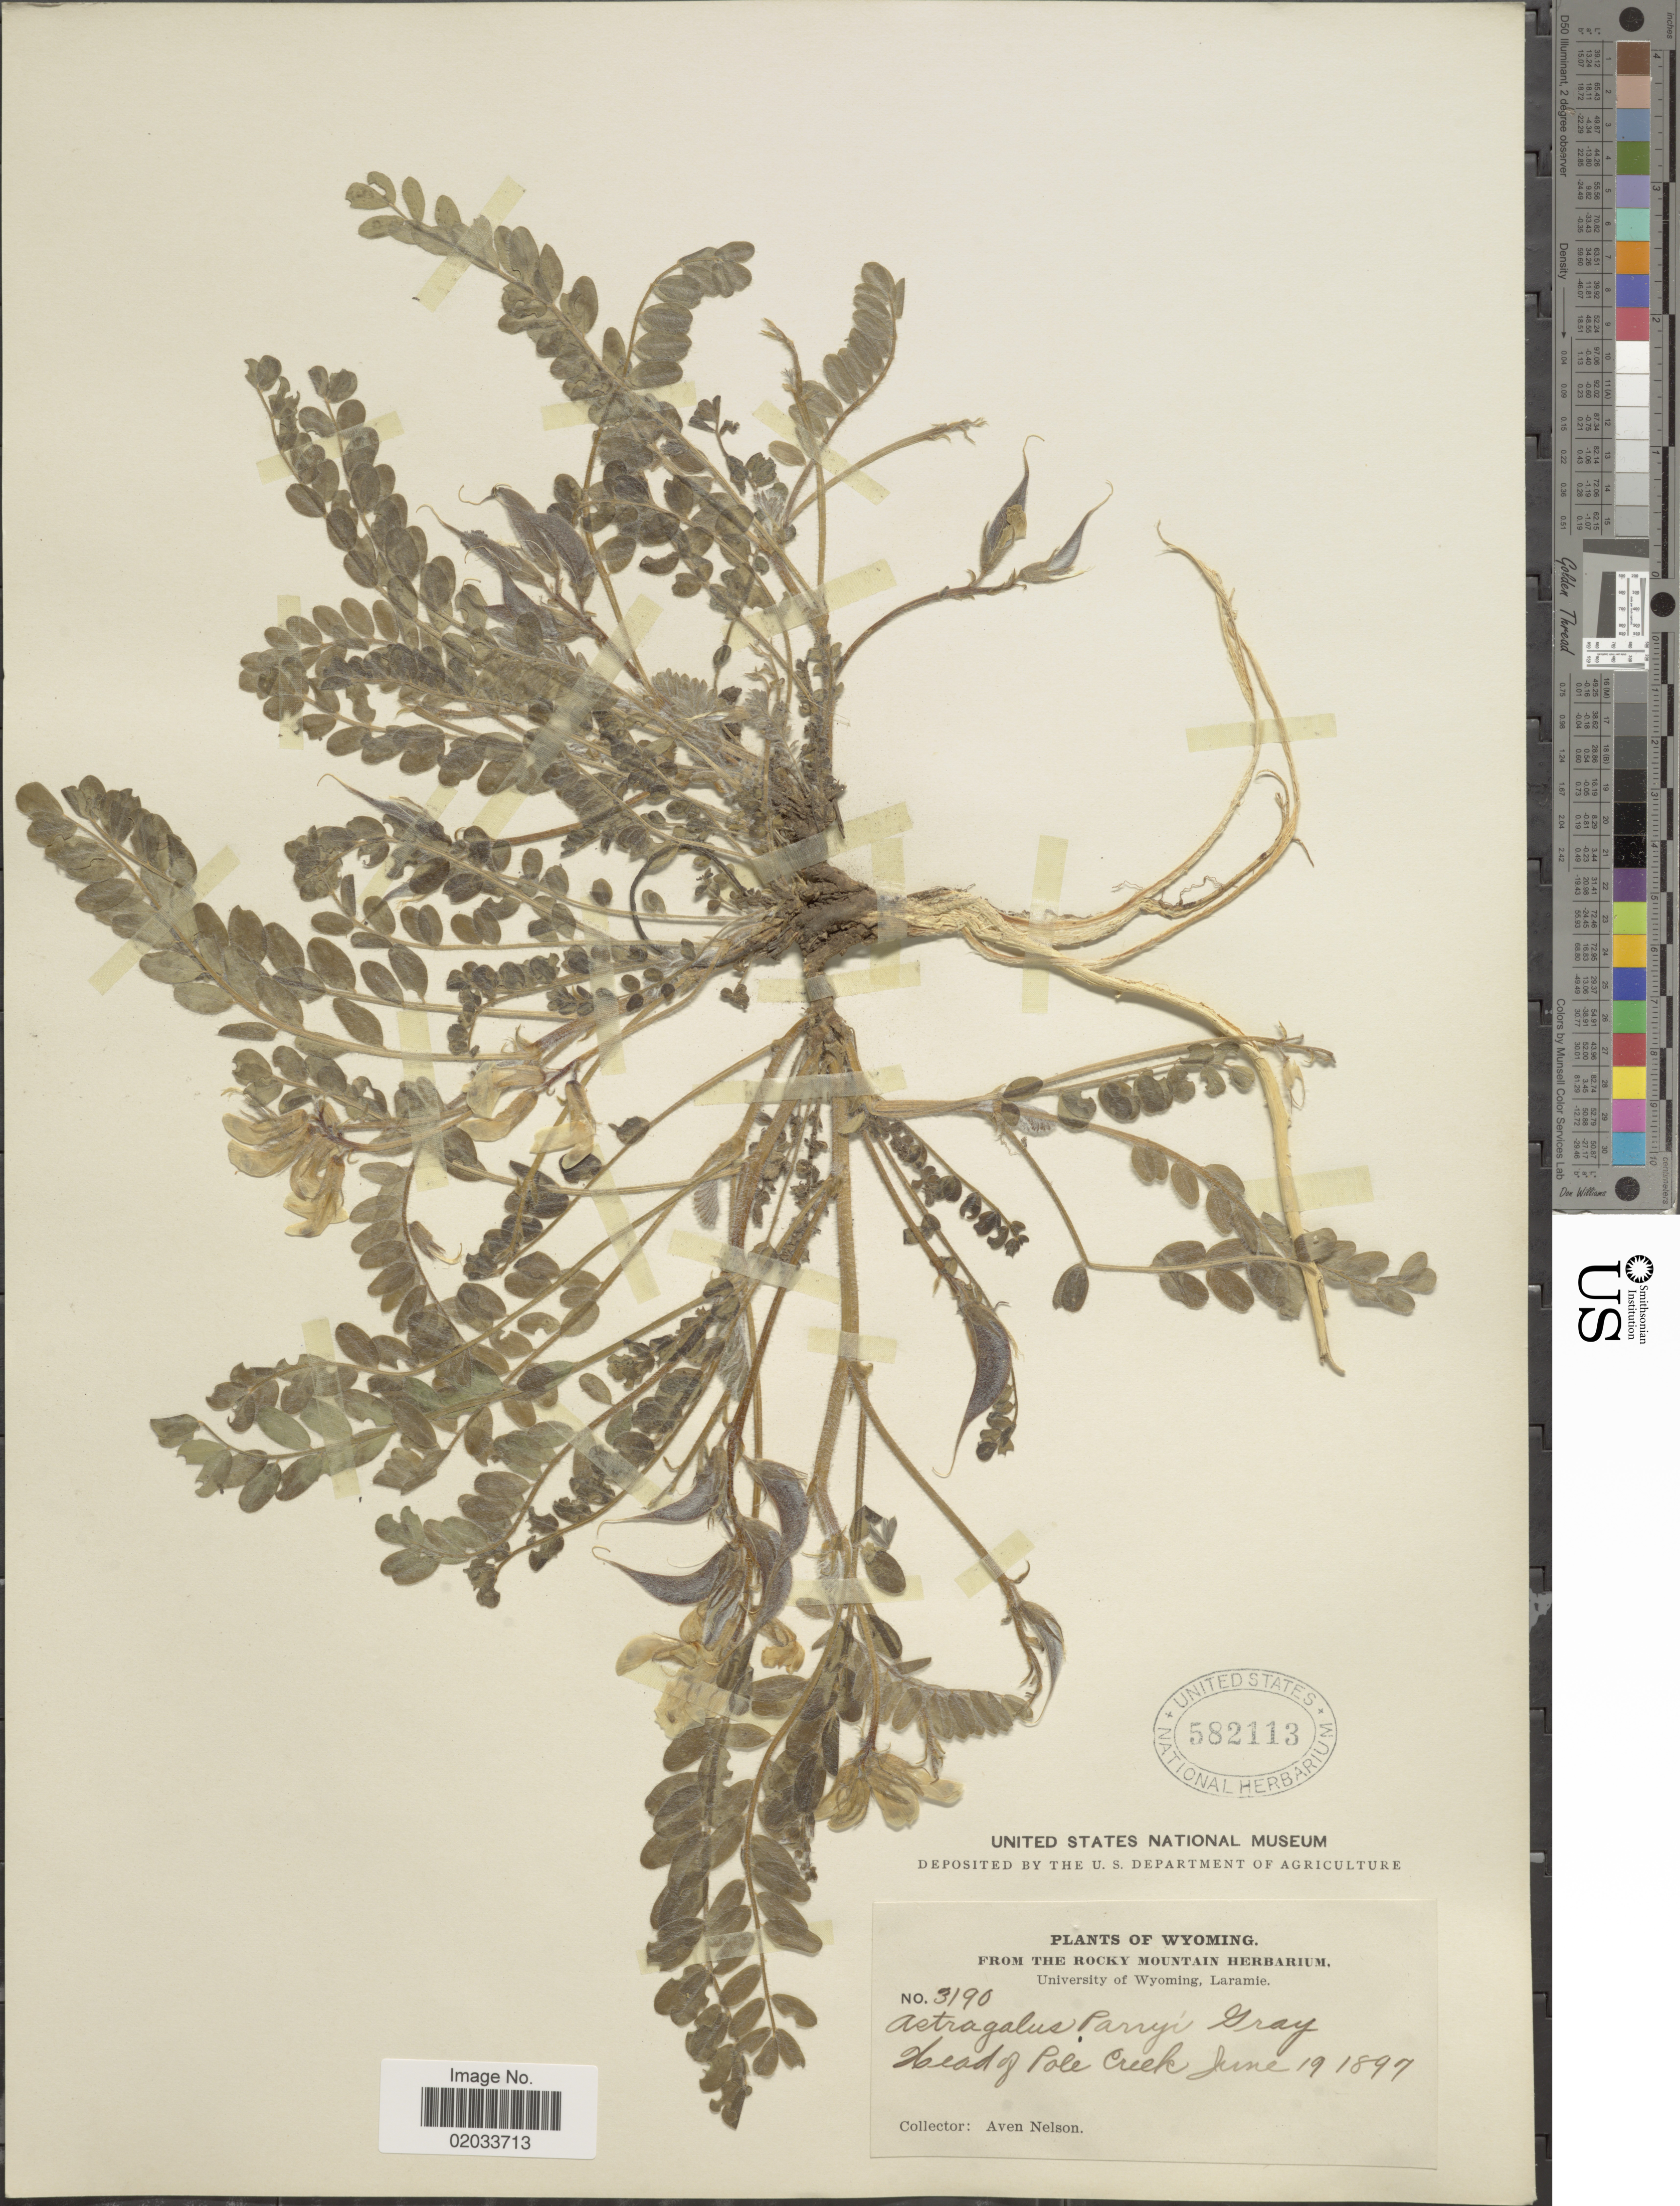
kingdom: Plantae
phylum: Tracheophyta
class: Magnoliopsida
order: Fabales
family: Fabaceae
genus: Astragalus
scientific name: Astragalus parryi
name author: A. Gray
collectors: A. Nelson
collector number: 3190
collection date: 1897-06-19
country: United States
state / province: Wyoming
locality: Head of Pole Creek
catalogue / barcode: US 582113